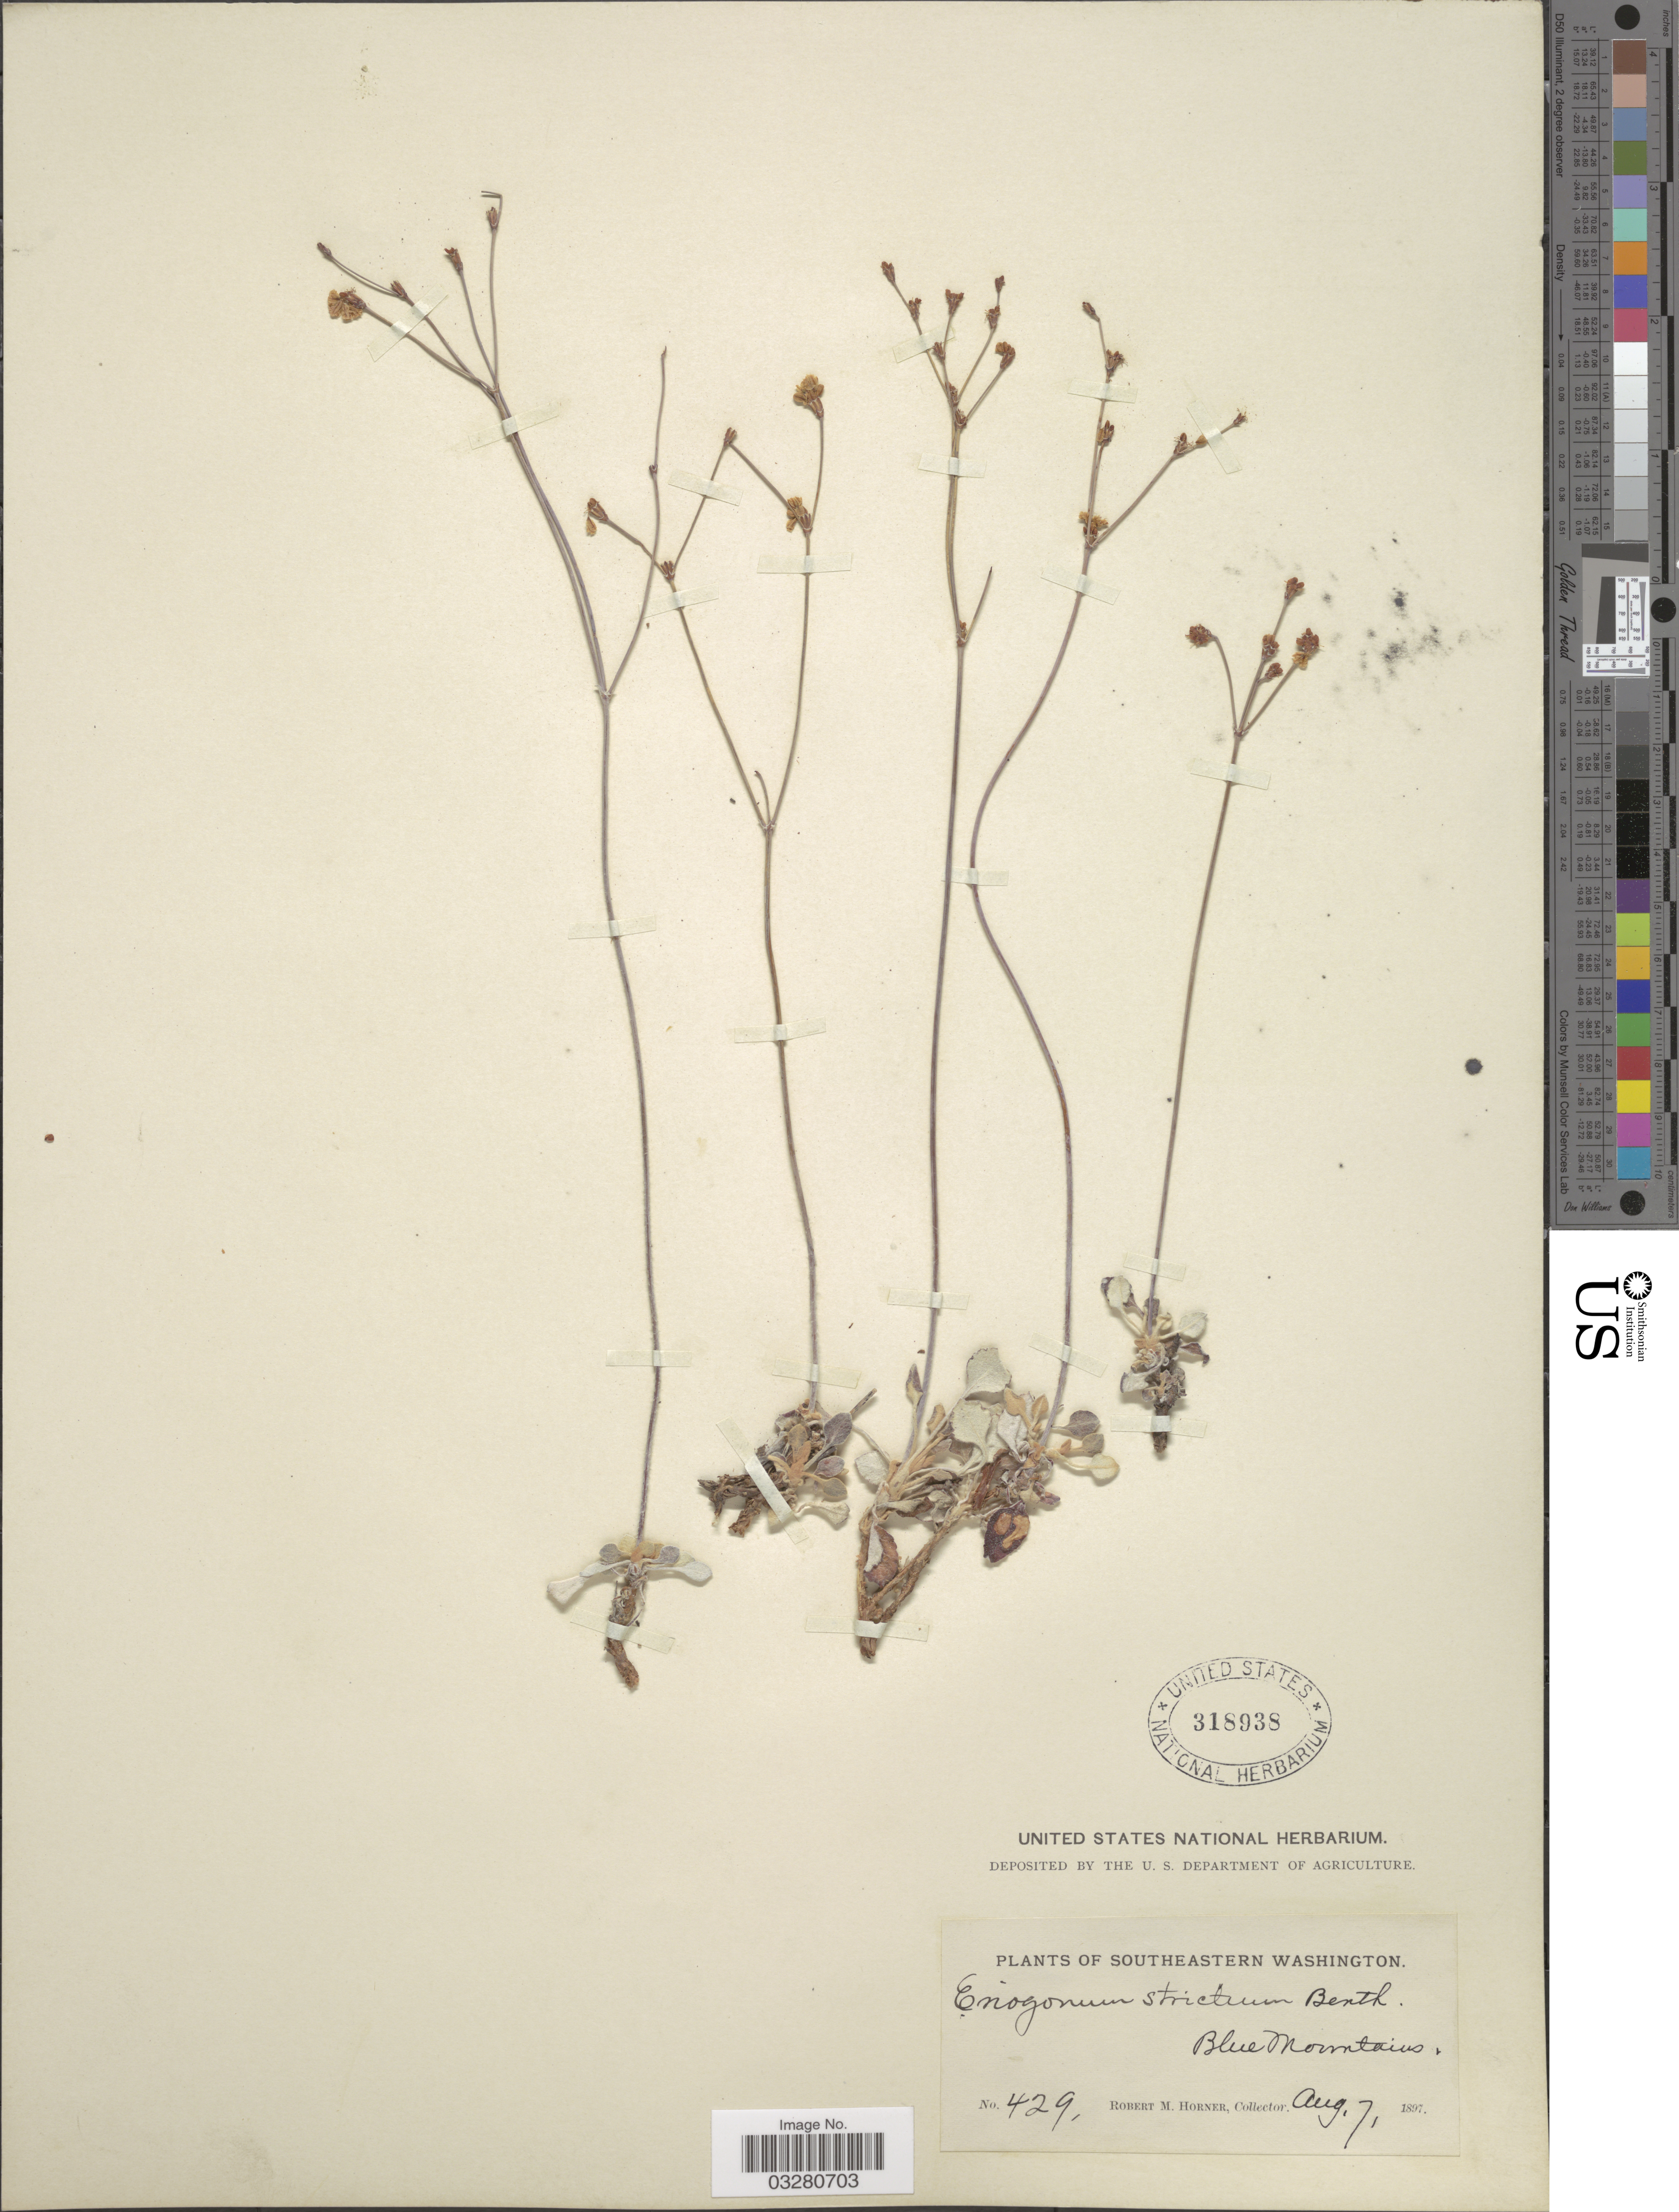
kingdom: Plantae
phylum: Tracheophyta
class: Magnoliopsida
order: Caryophyllales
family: Polygonaceae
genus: Eriogonum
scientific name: Eriogonum strictum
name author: Benth.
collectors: R. Horner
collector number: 429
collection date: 1897-08-07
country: United States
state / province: Washington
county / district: Clallam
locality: Southeastern Washington. Blue Mountains.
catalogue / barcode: US 318938